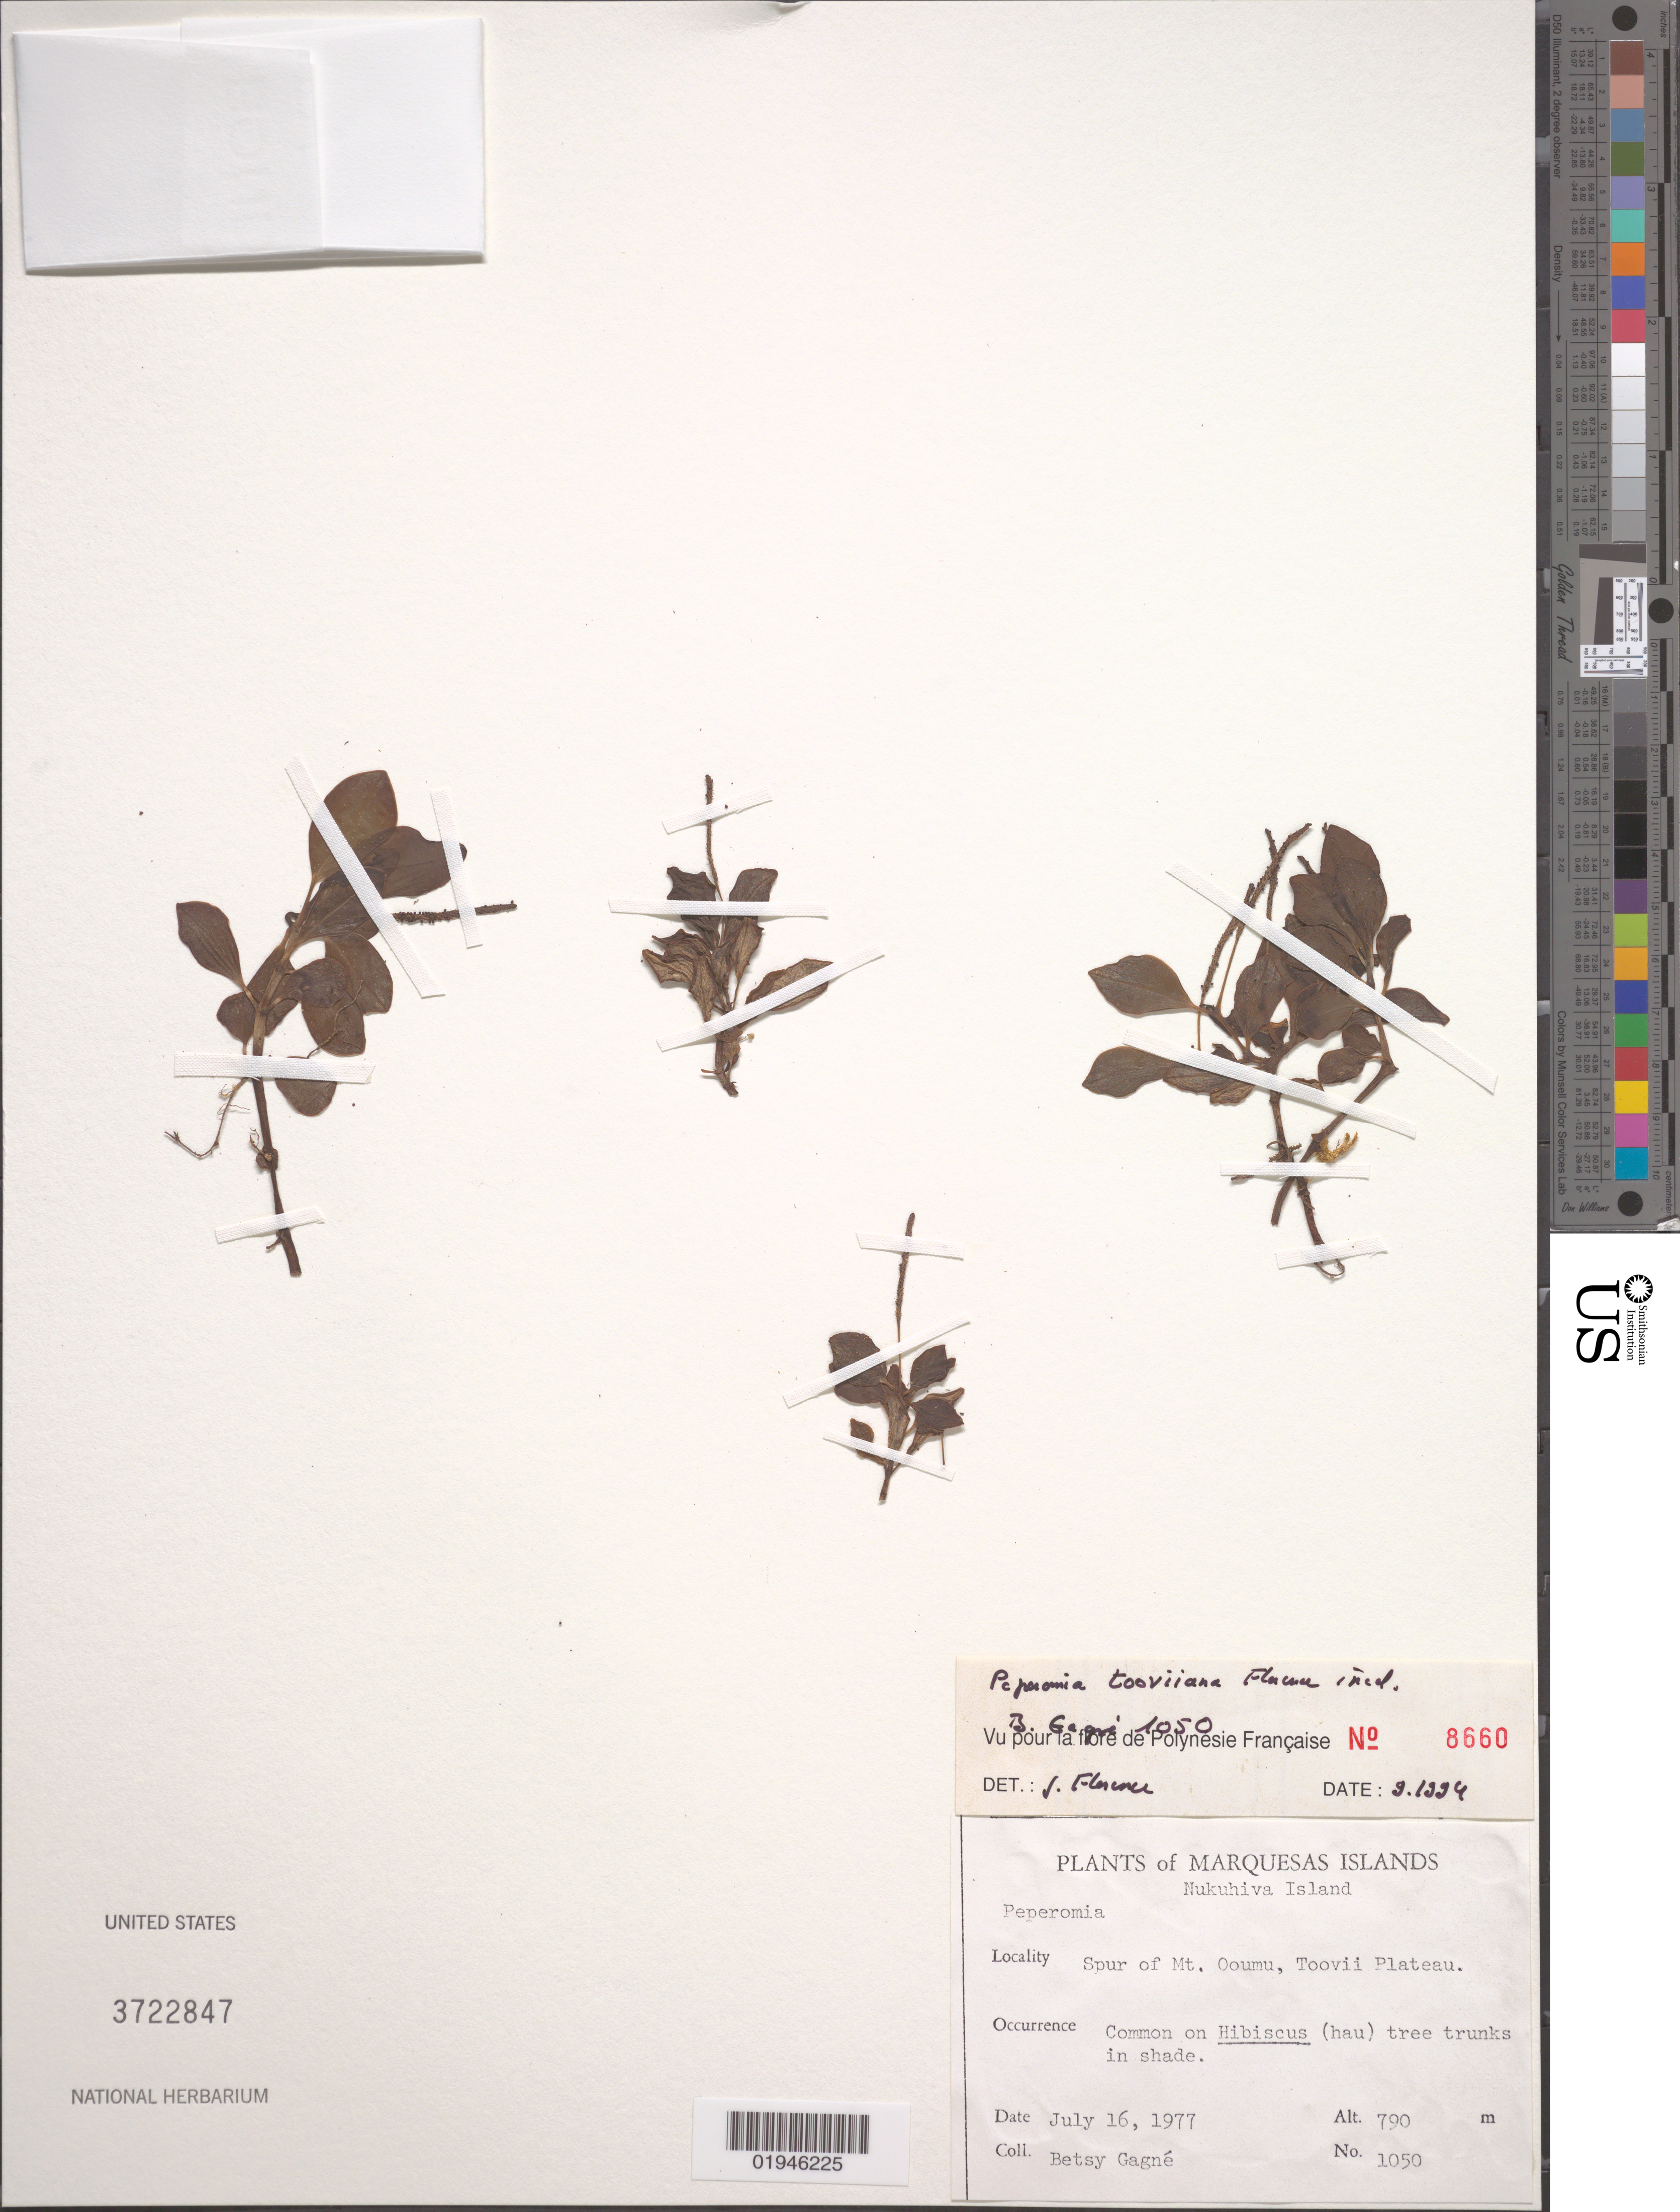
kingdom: Plantae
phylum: Tracheophyta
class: Magnoliopsida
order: Piperales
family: Piperaceae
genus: Peperomia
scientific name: Peperomia tooviiana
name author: J. Florence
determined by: Florence, J.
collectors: B. H. Gagné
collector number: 1050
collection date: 1977-07-16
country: French Polynesia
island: Nuku Hiva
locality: Toovii Plateau, spur of Mt. Ooumu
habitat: Common on Hibiscus (Hau) tree trunks in shade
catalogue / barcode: US 3722847